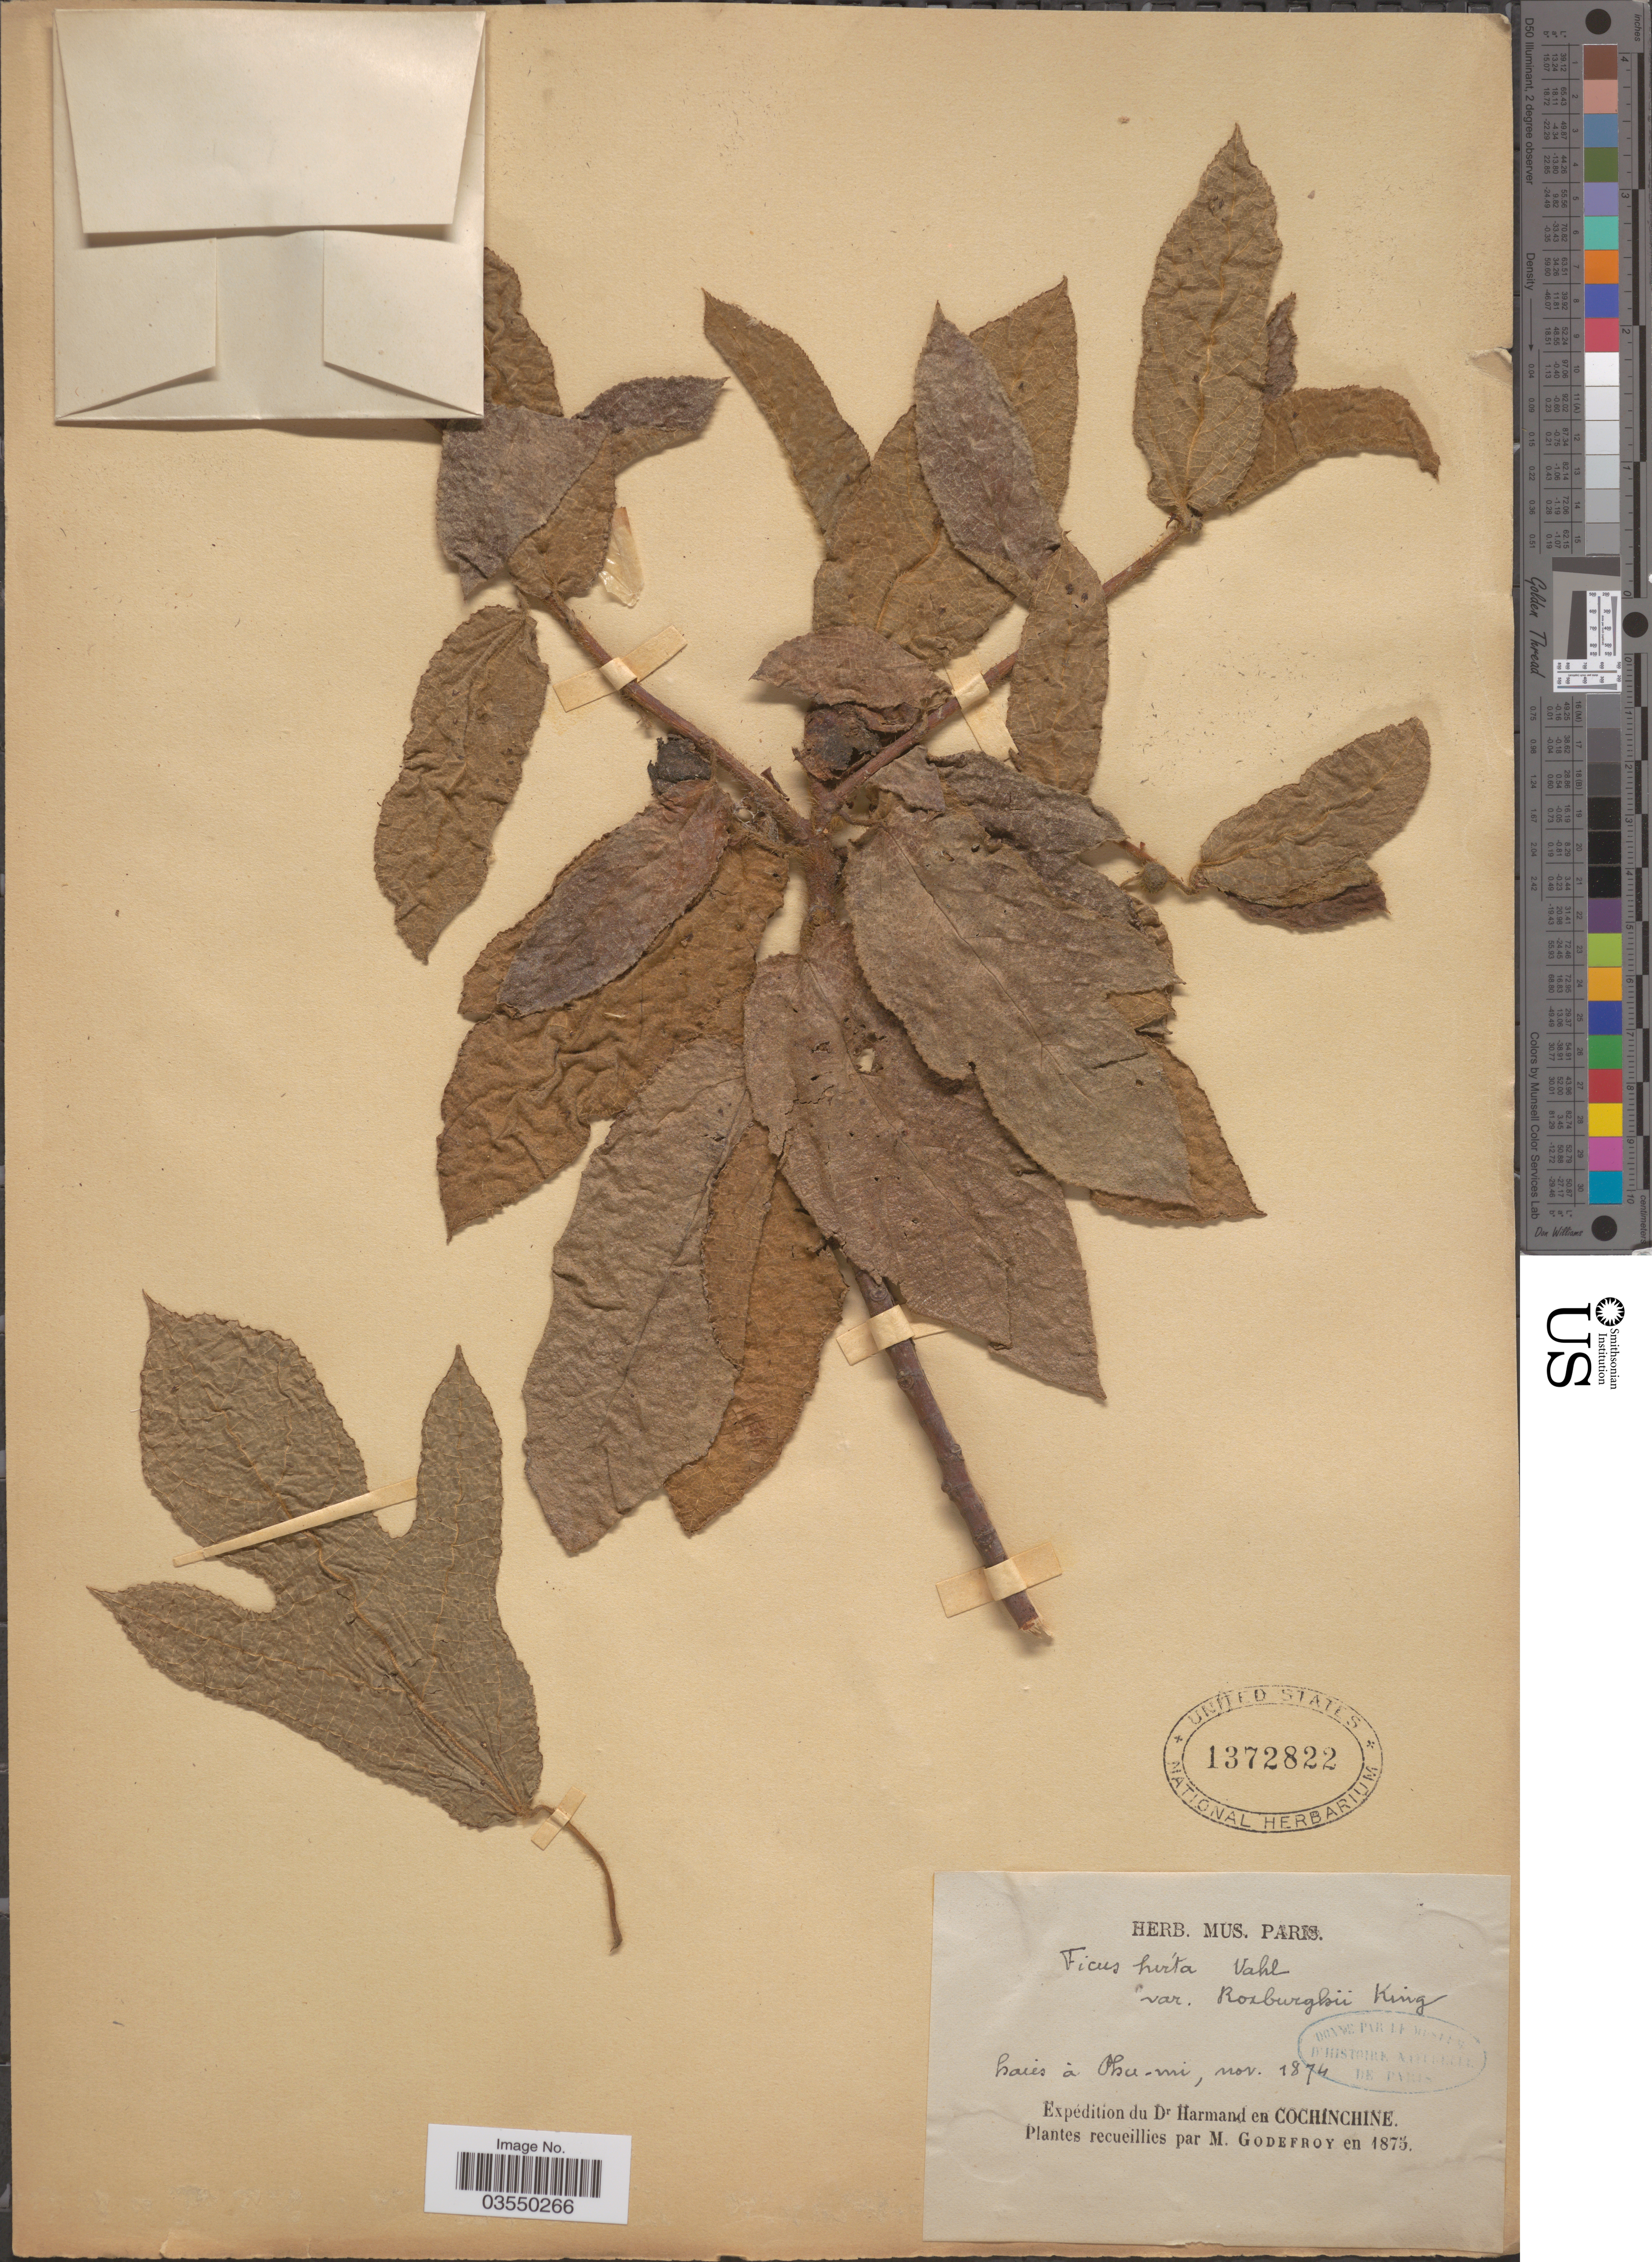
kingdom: Plantae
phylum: Tracheophyta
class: Magnoliopsida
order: Rosales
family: Moraceae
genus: Ficus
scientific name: Ficus hirta var. roxburghii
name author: King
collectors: Harmand, --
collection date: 1874-11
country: Vietnam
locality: Haies à Phu-mi. Cochinchine.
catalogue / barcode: US 1372822